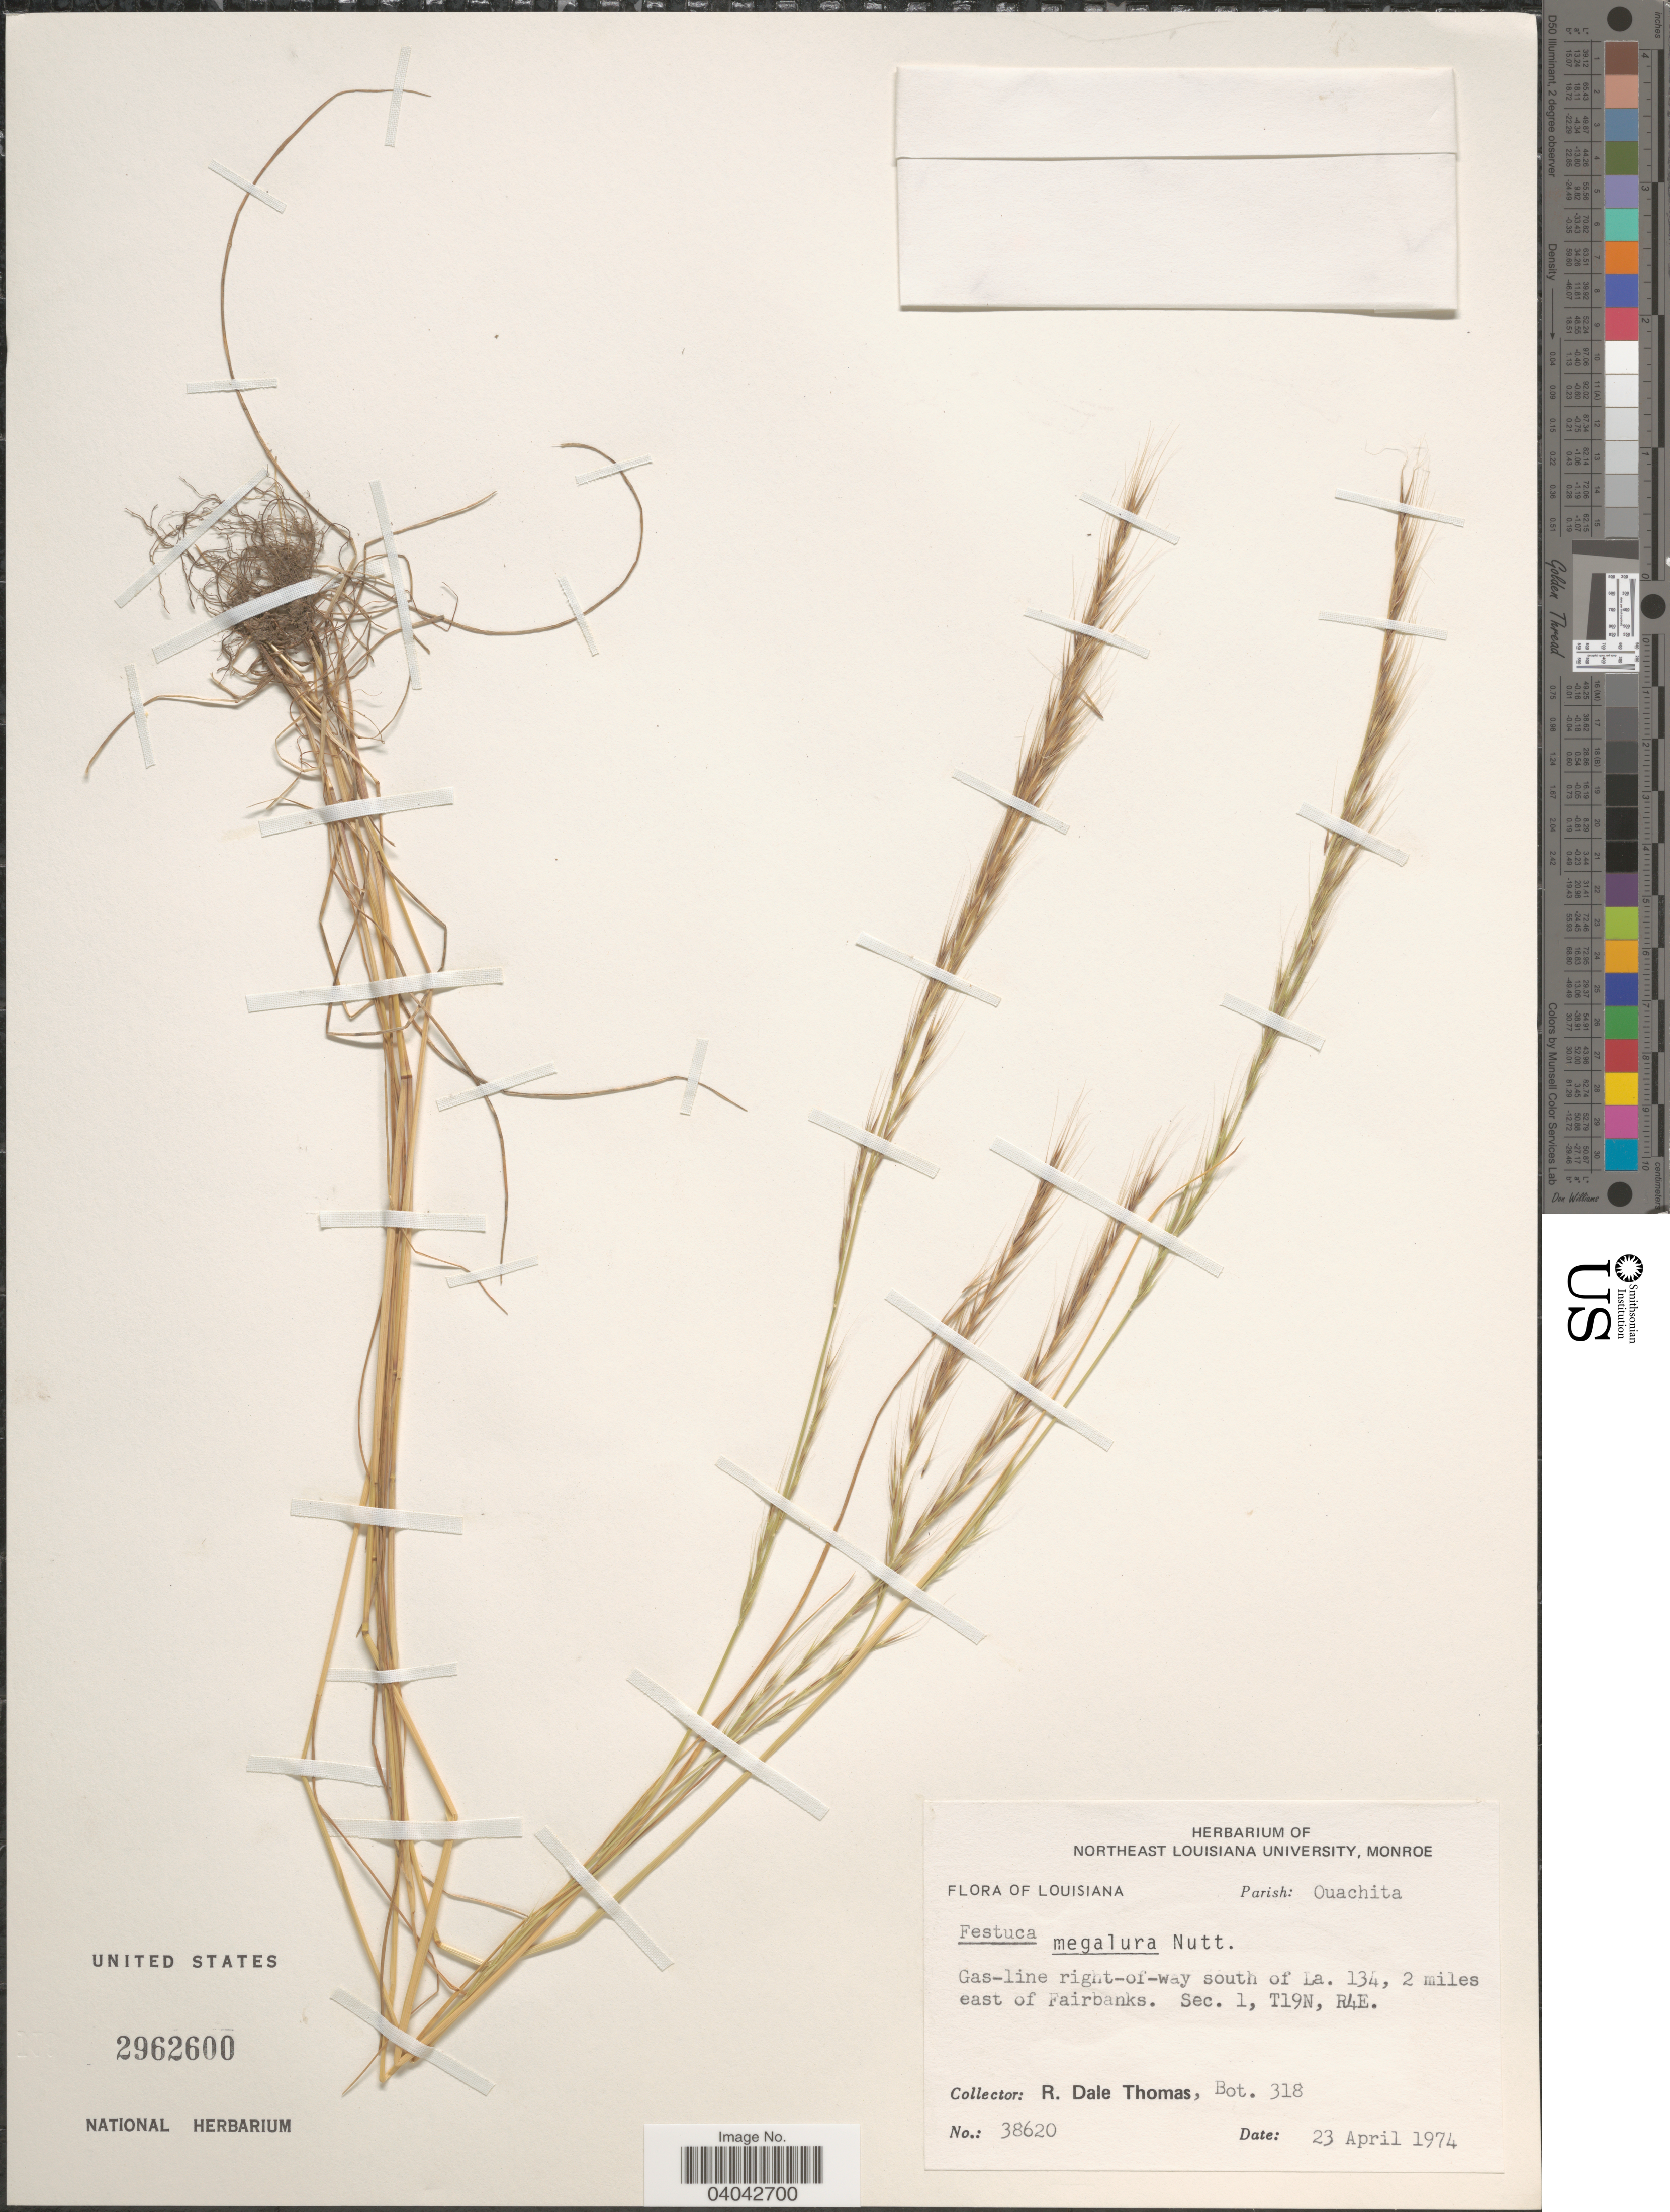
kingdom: Plantae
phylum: Tracheophyta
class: Liliopsida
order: Poales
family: Poaceae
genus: Festuca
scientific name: Festuca megalura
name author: Nutt.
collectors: R. Thomas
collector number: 38620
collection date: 1974-04-23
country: United States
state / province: Louisiana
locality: Parish: Ouachita. Gas-line right-of-way south of La. 134, 2 miles east of Fairbanks. Sec. 1, T19N, R4E.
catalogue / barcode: US 2962600